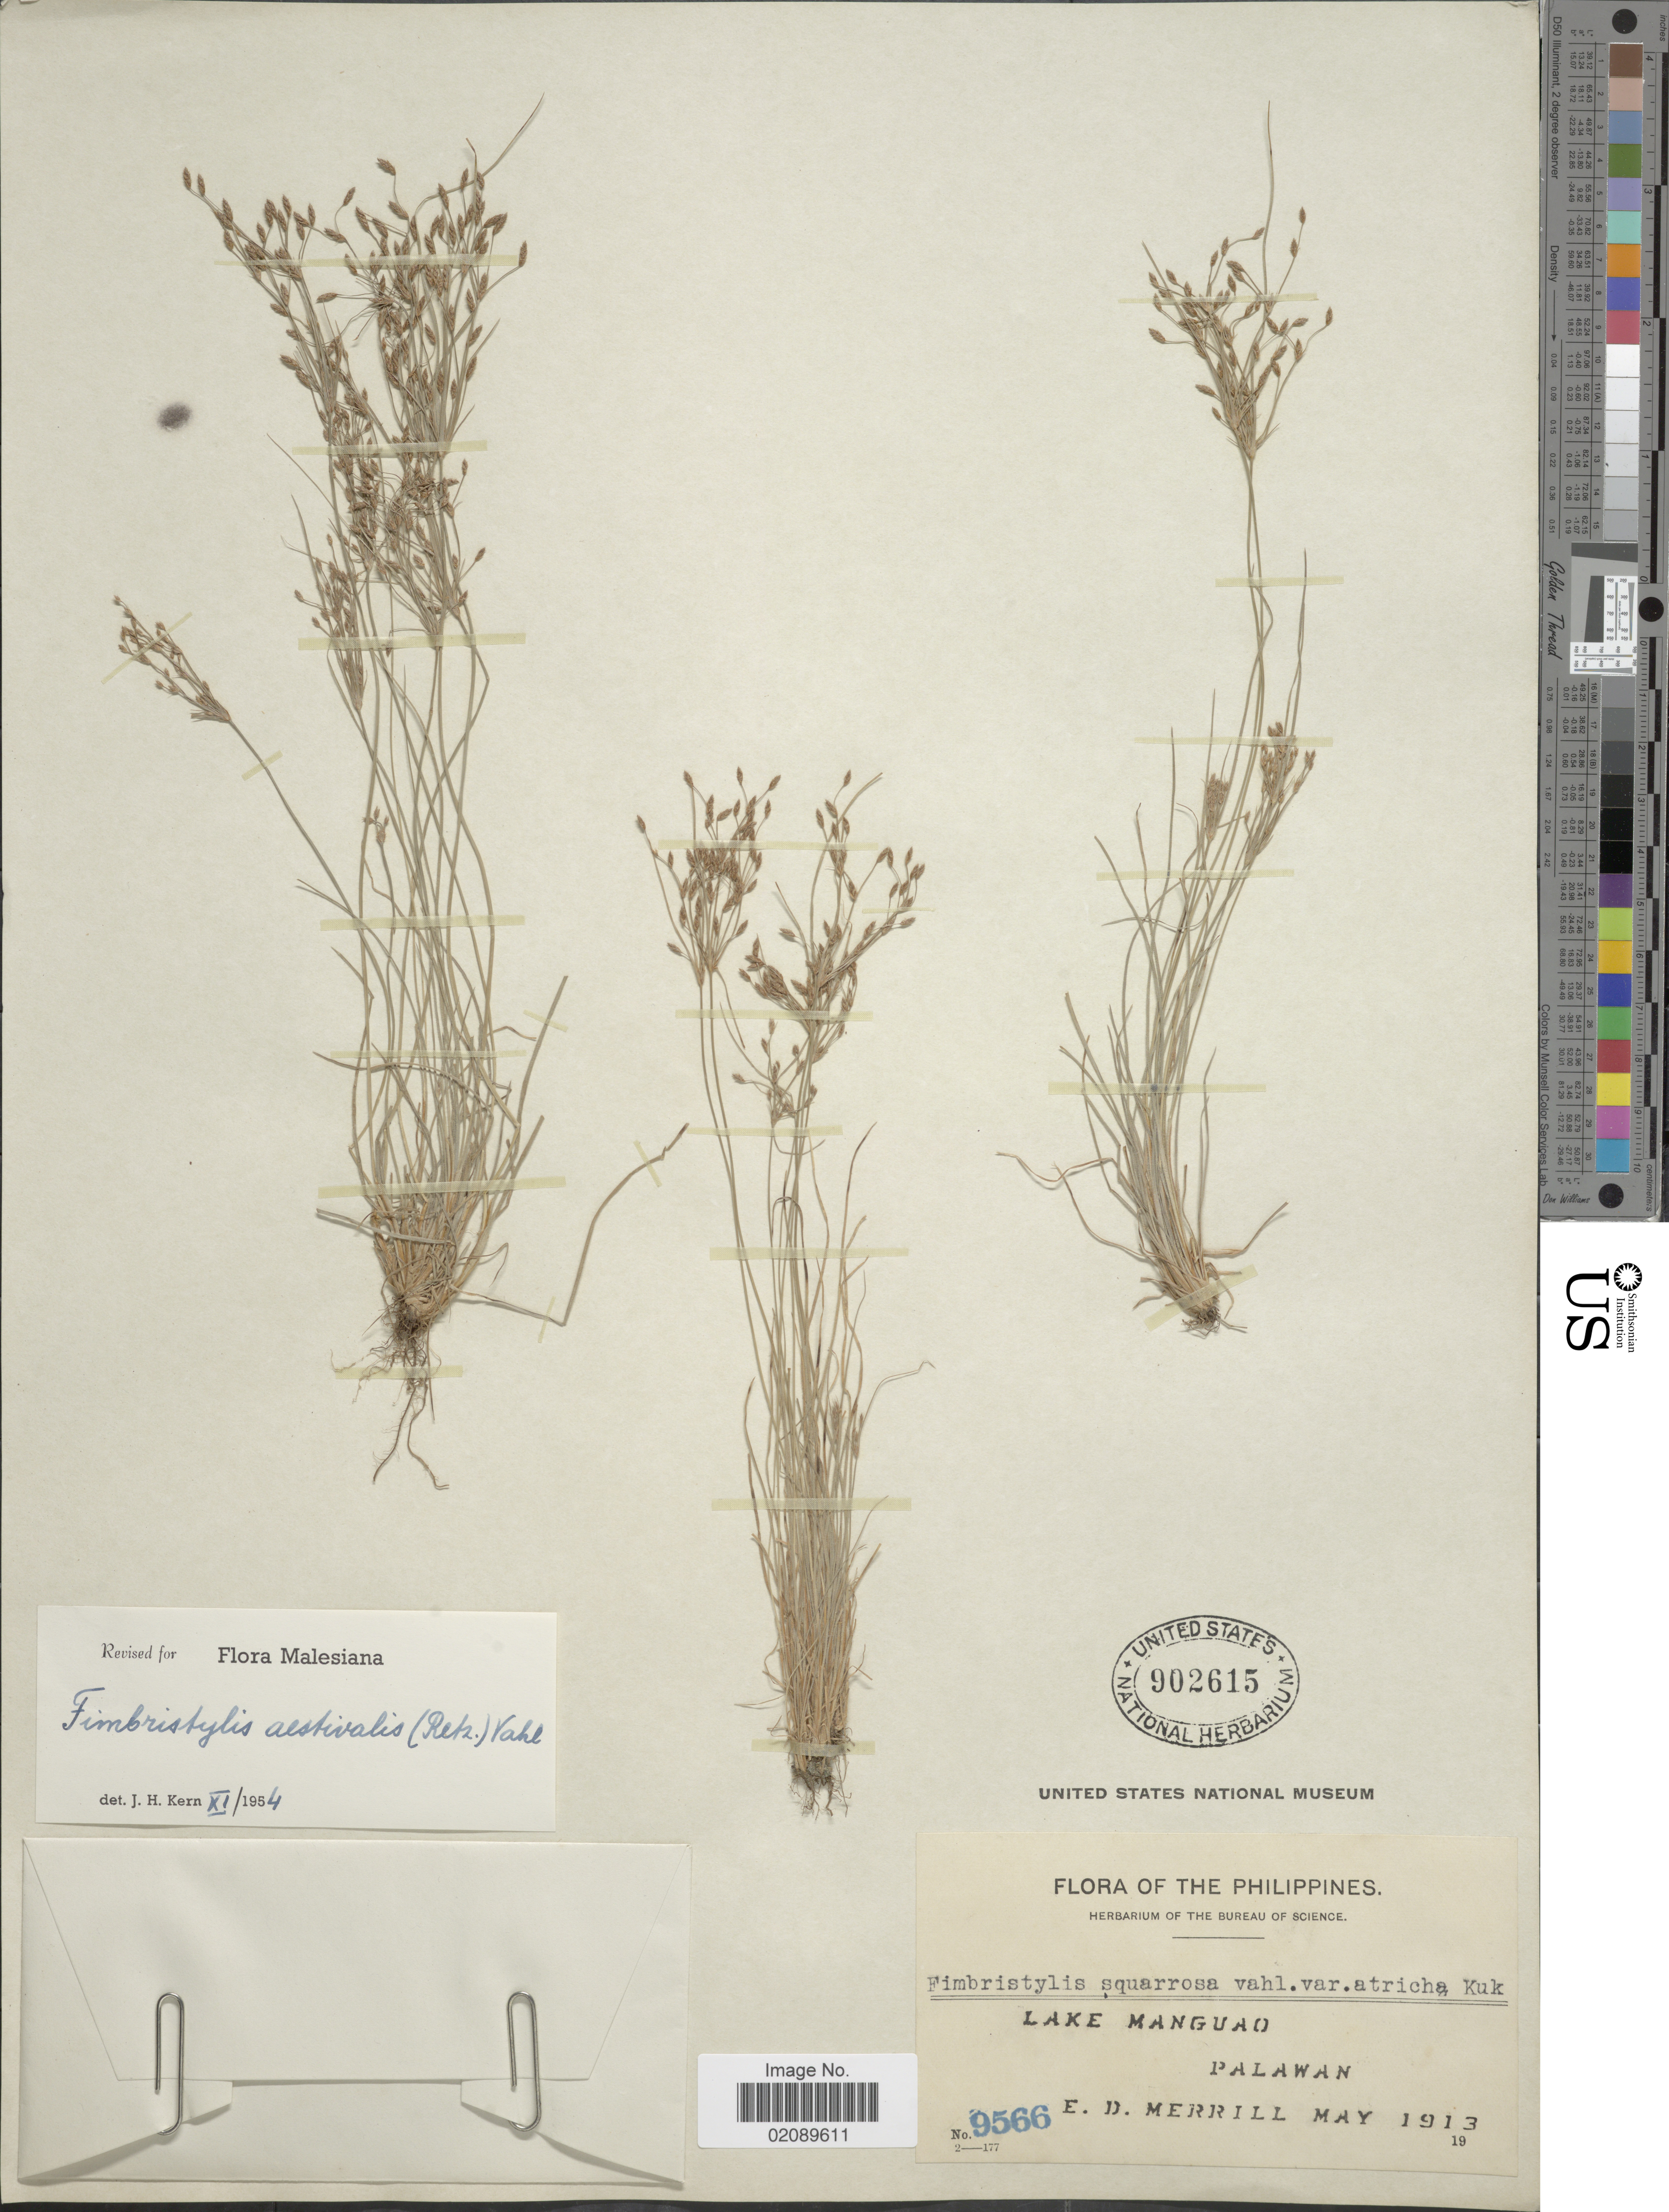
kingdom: Plantae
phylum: Tracheophyta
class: Liliopsida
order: Poales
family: Cyperaceae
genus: Fimbristylis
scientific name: Fimbristylis aestivalis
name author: (Retz.) Vahl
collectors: E. D. Merrill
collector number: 9566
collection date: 1913-05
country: Philippines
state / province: Mimaropa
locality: Lake Manguao, Palawan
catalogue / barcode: US 902615